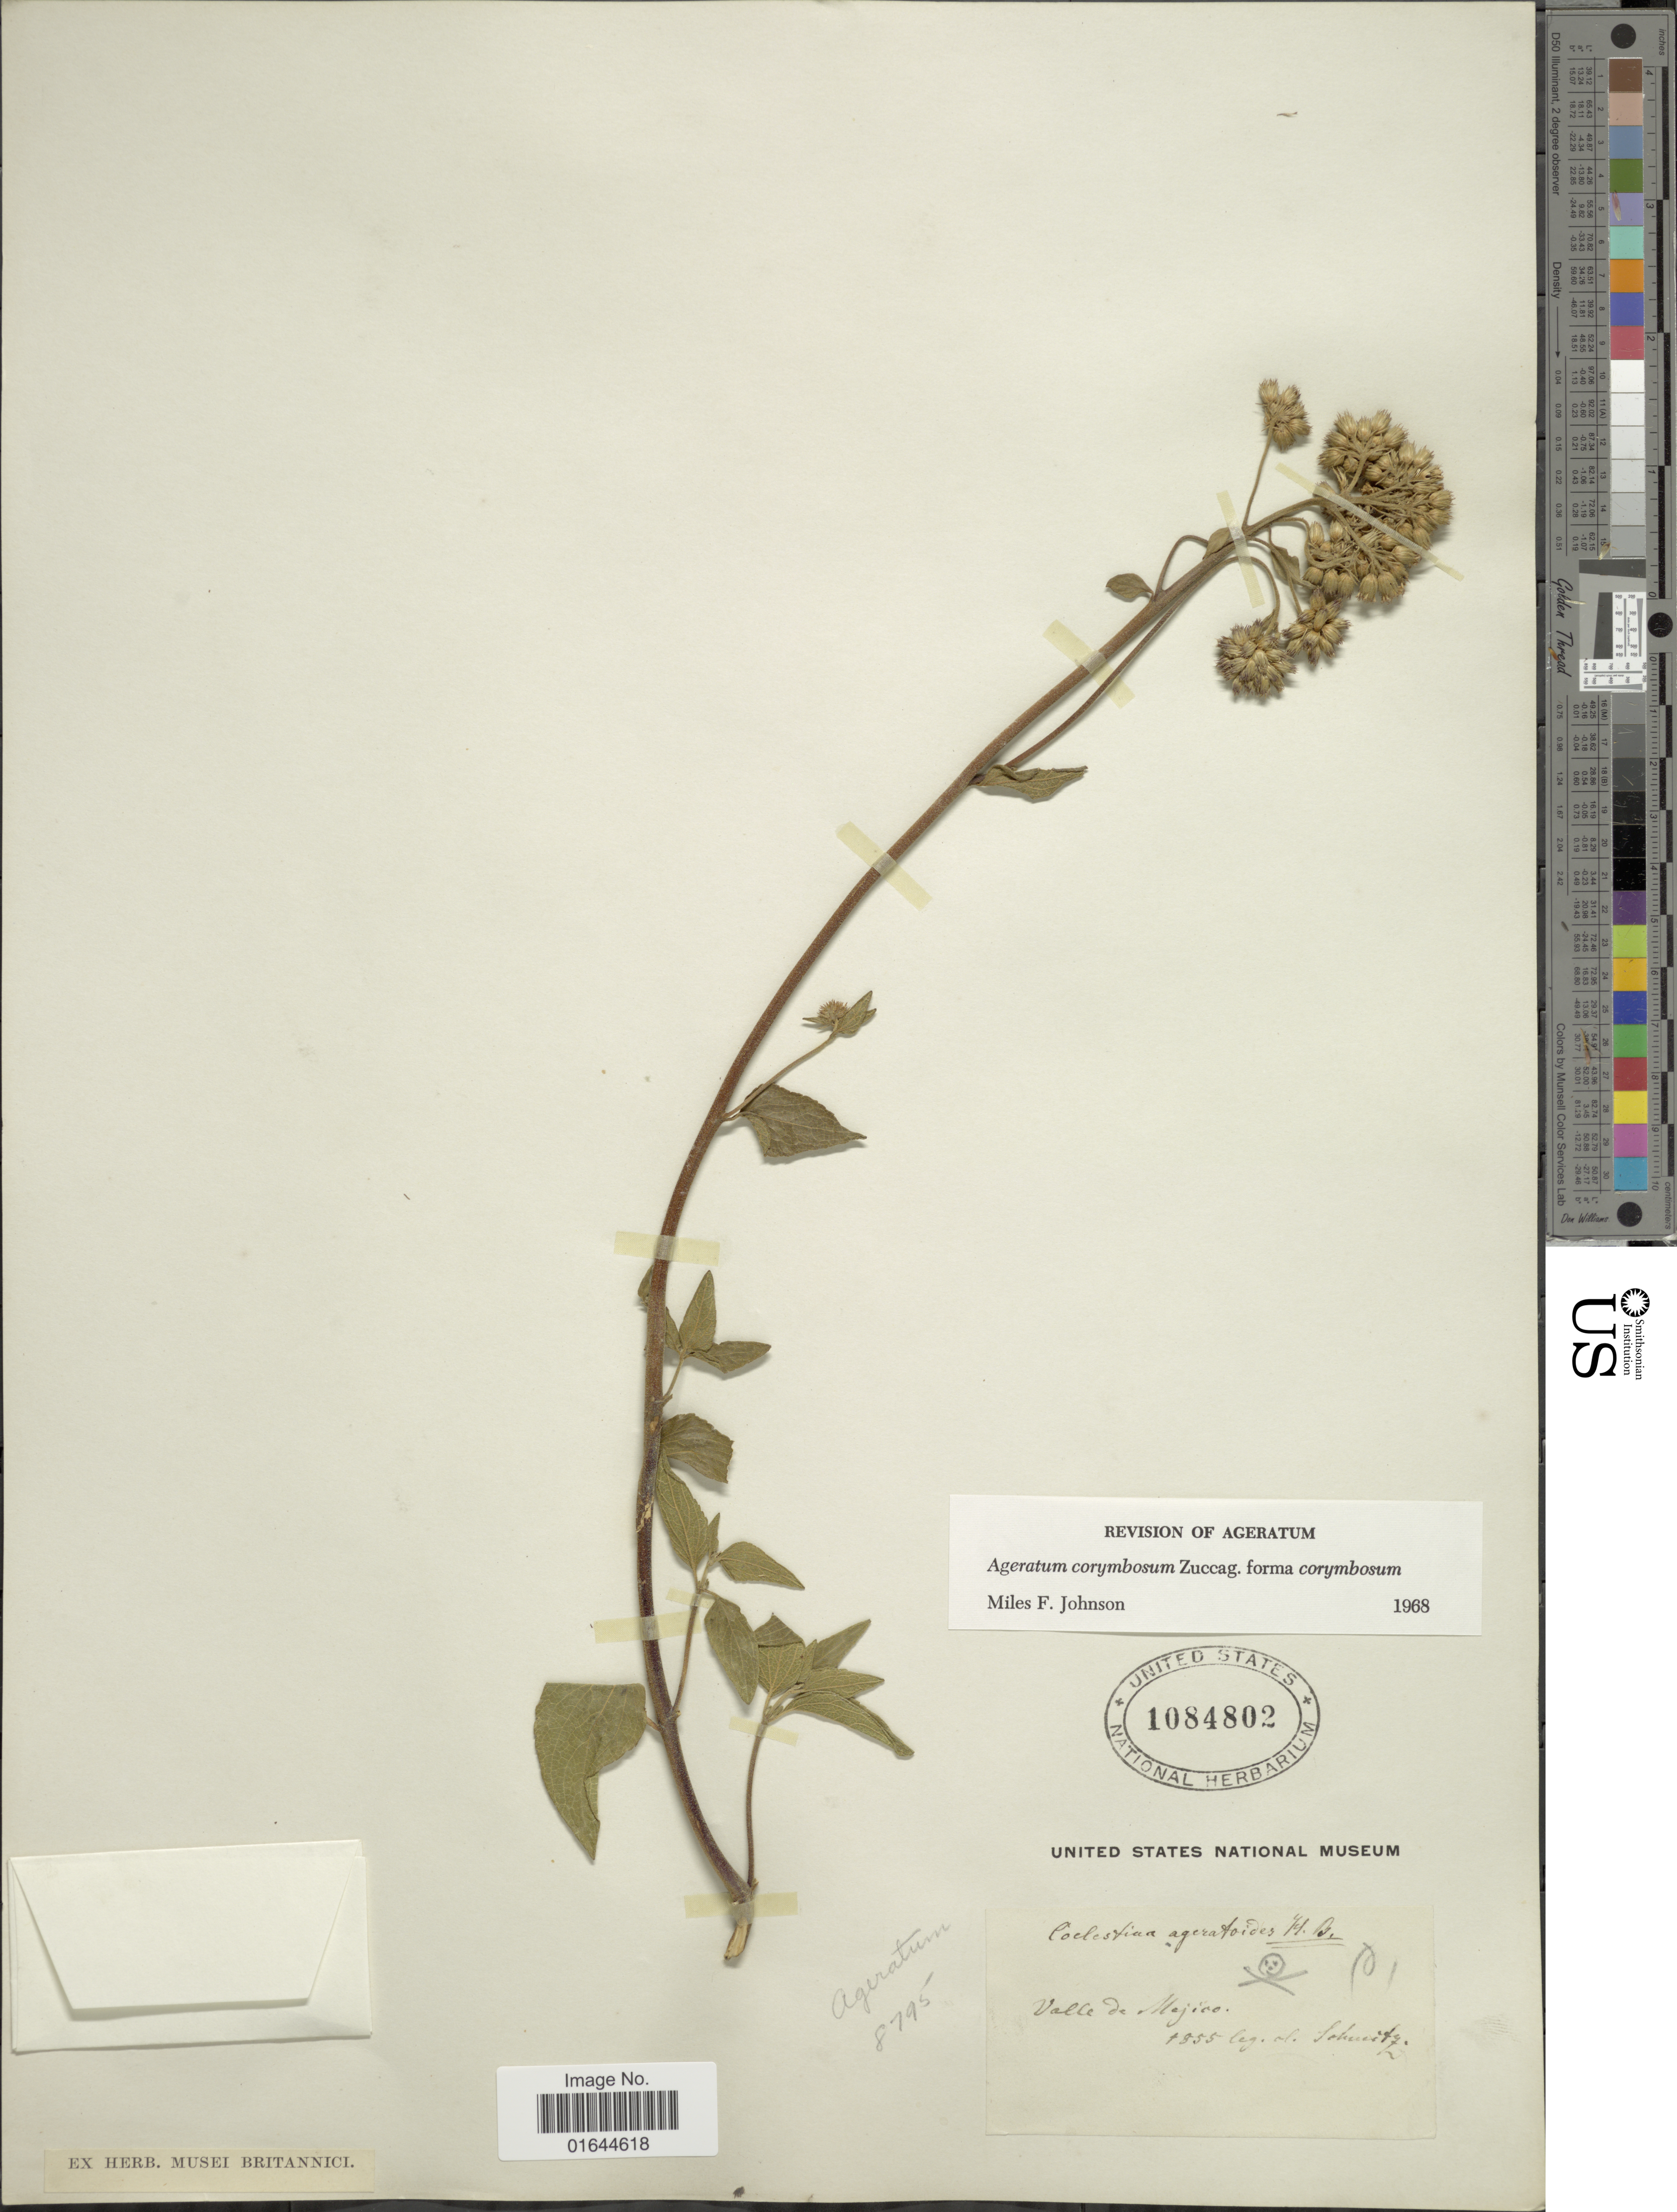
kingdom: Plantae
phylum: Tracheophyta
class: Magnoliopsida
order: Asterales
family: Asteraceae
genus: Ageratum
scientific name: Ageratum corymbosum f. corymbosum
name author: Zuccagni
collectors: Schmitz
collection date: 1855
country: Mexico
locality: Valle de Mejico.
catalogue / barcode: US 1084802